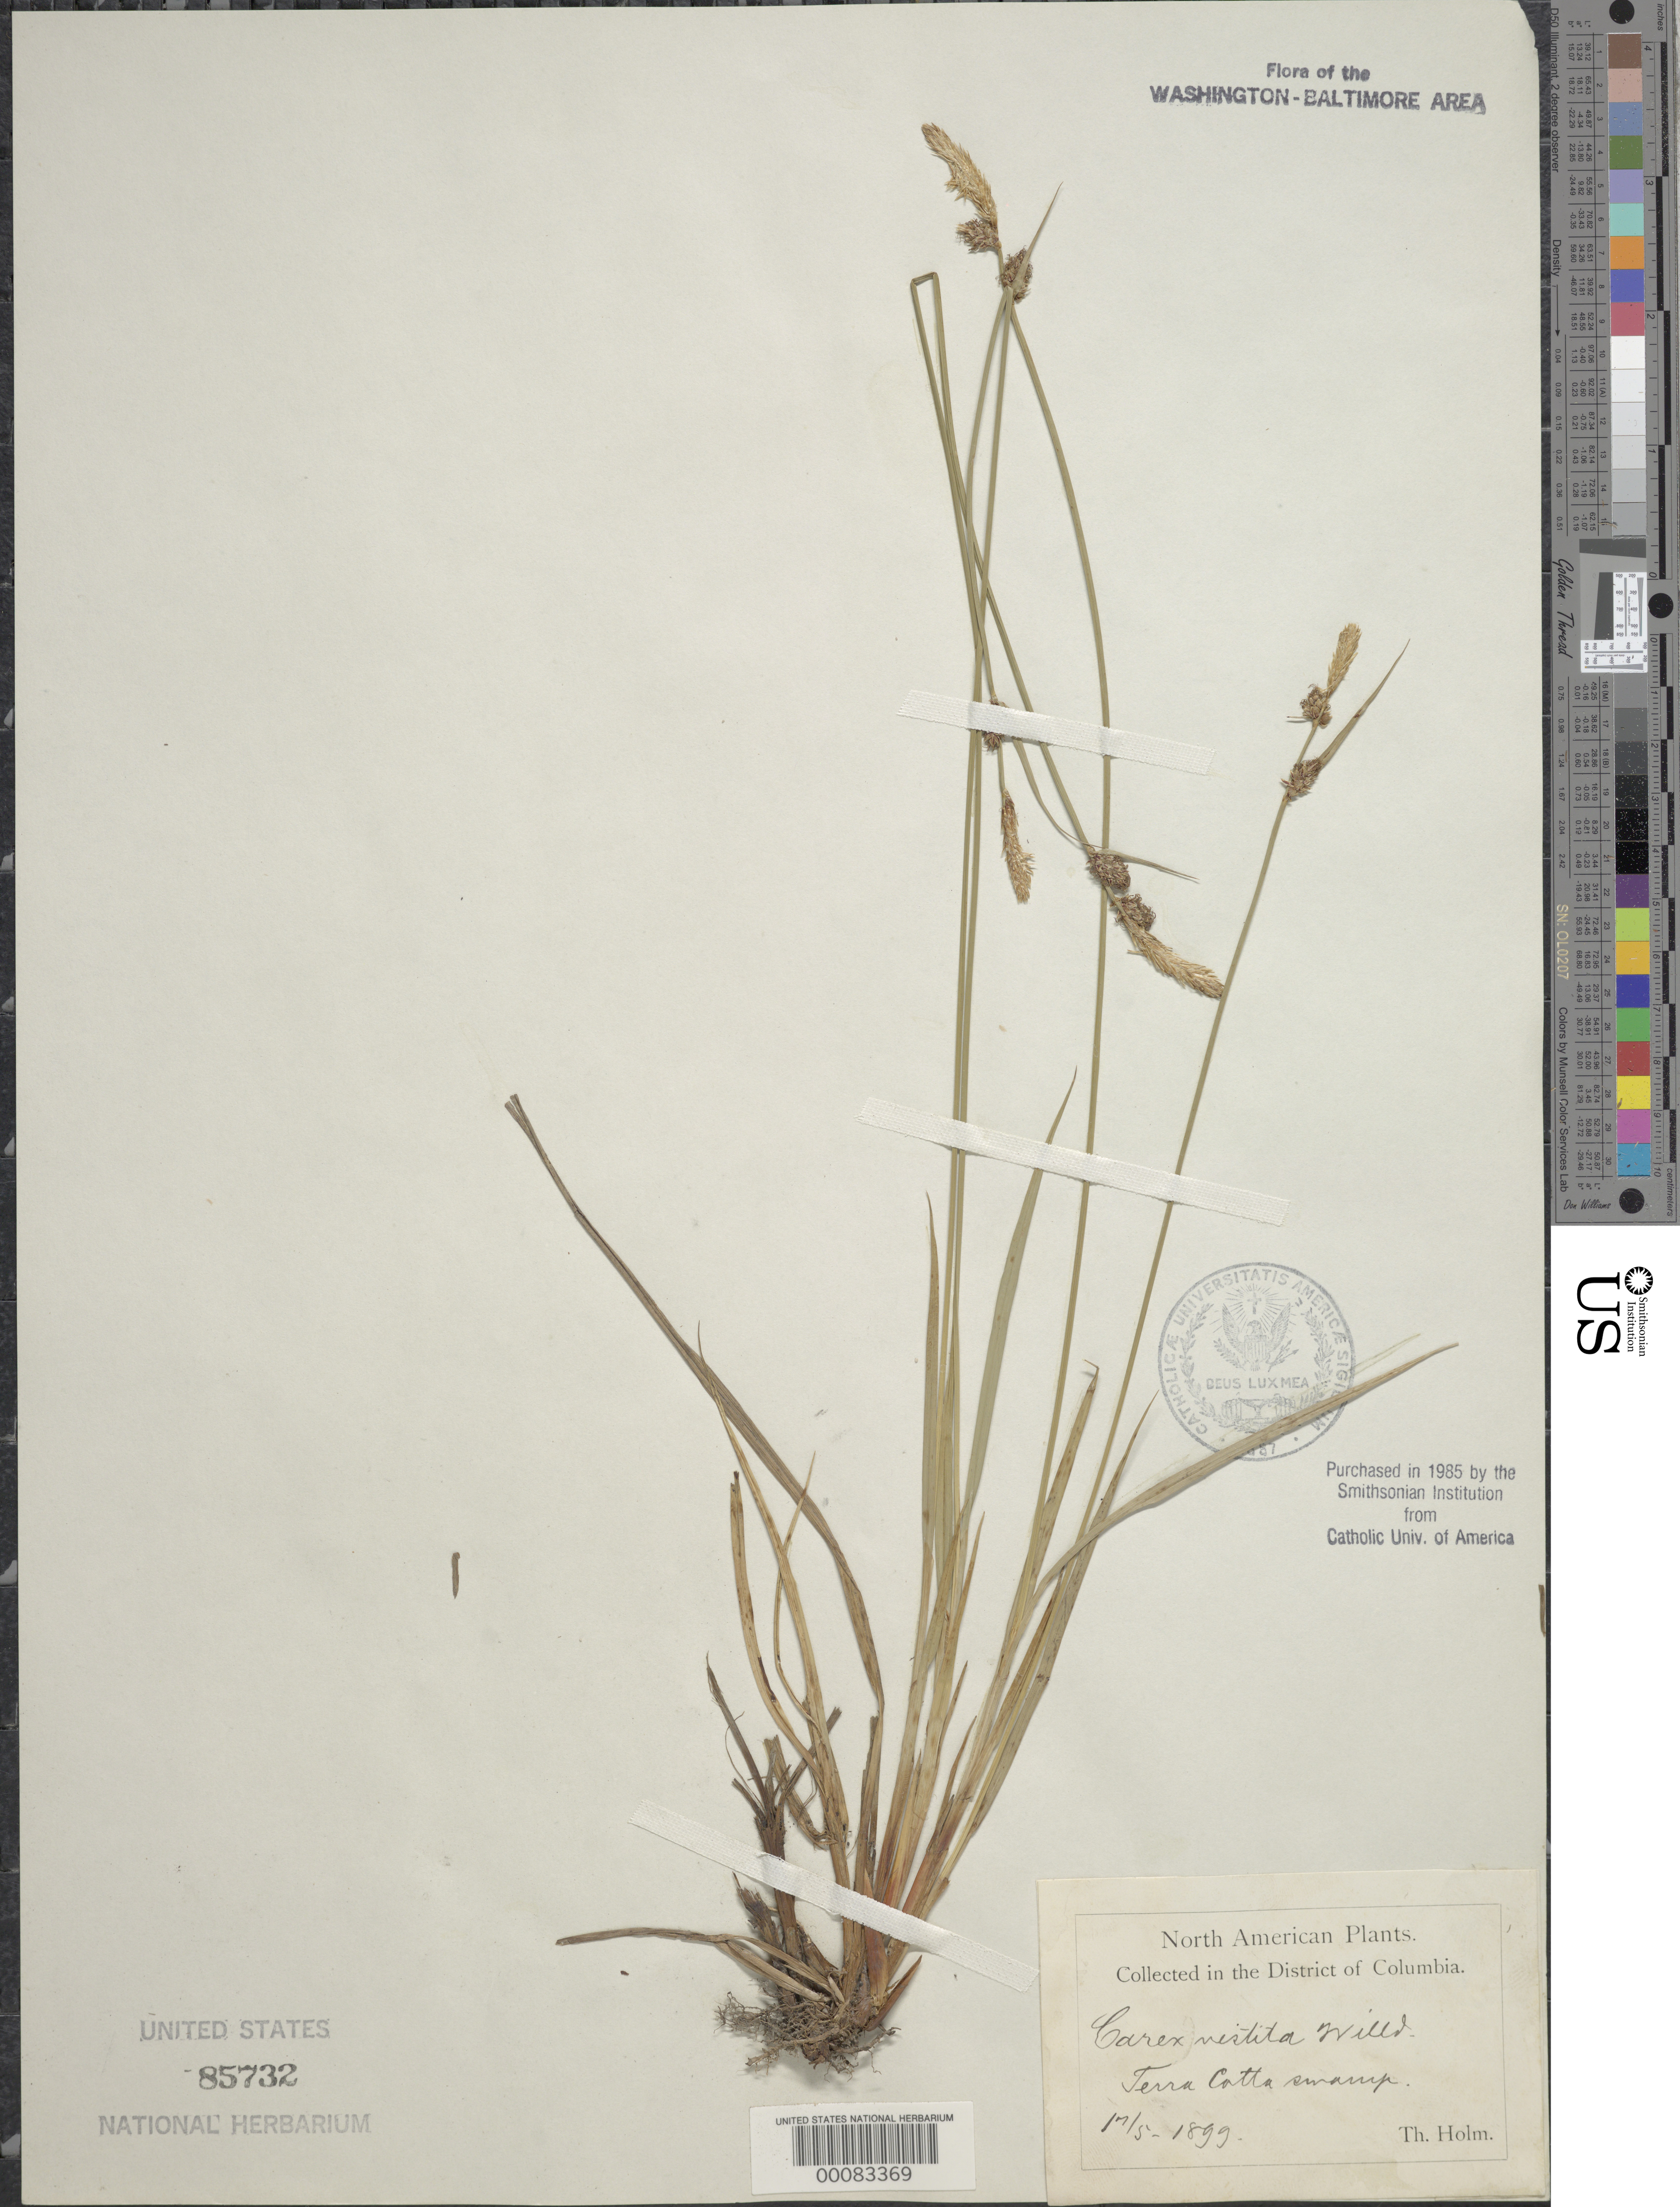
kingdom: Plantae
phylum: Tracheophyta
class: Liliopsida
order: Poales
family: Cyperaceae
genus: Carex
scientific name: Carex vestita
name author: Willd.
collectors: T. Holm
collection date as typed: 17 May 1899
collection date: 1899-05-17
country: United States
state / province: District of Columbia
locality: Terra Cotta Swamp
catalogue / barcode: US 85732